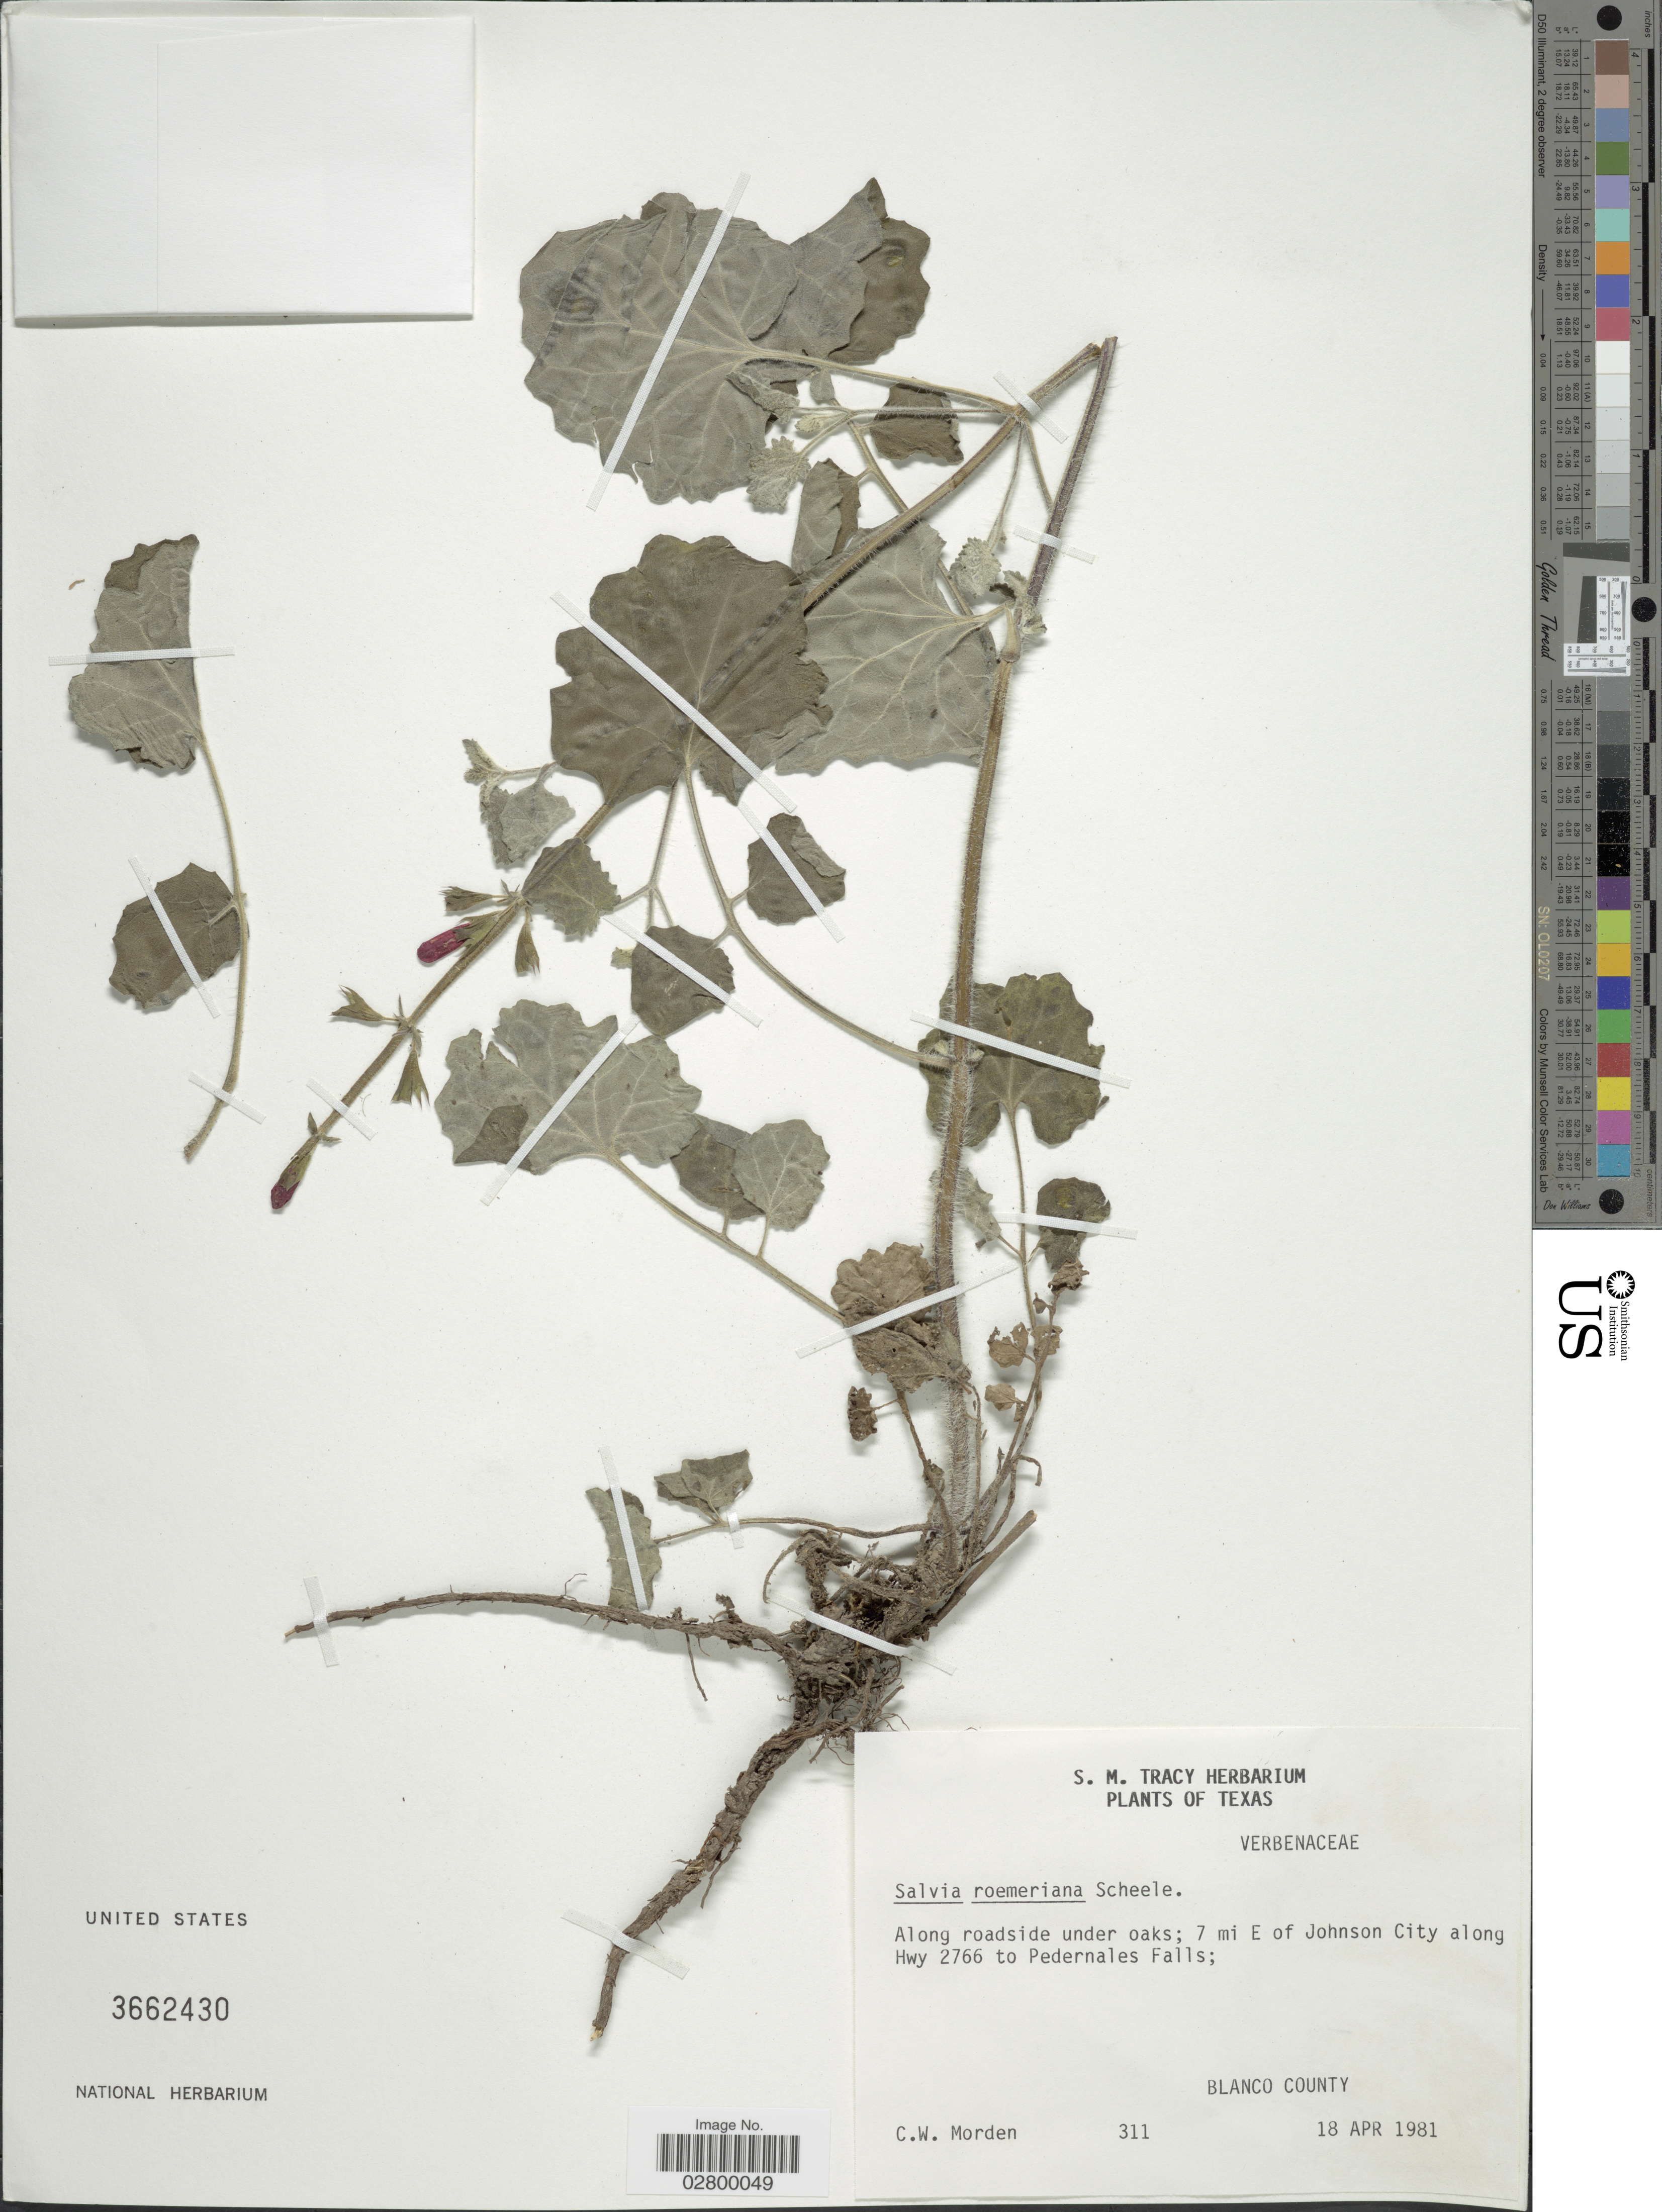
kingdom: Plantae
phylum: Tracheophyta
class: Magnoliopsida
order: Lamiales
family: Lamiaceae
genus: Salvia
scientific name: Salvia roemeriana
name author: Scheele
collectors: C. Morden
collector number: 311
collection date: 1981-04-18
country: United States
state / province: Texas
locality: Along roadside under oaks; 7 mi E of Johnson City along Hwy 2766 to Pedernales Falls. Blanco County.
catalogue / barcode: US 3662430